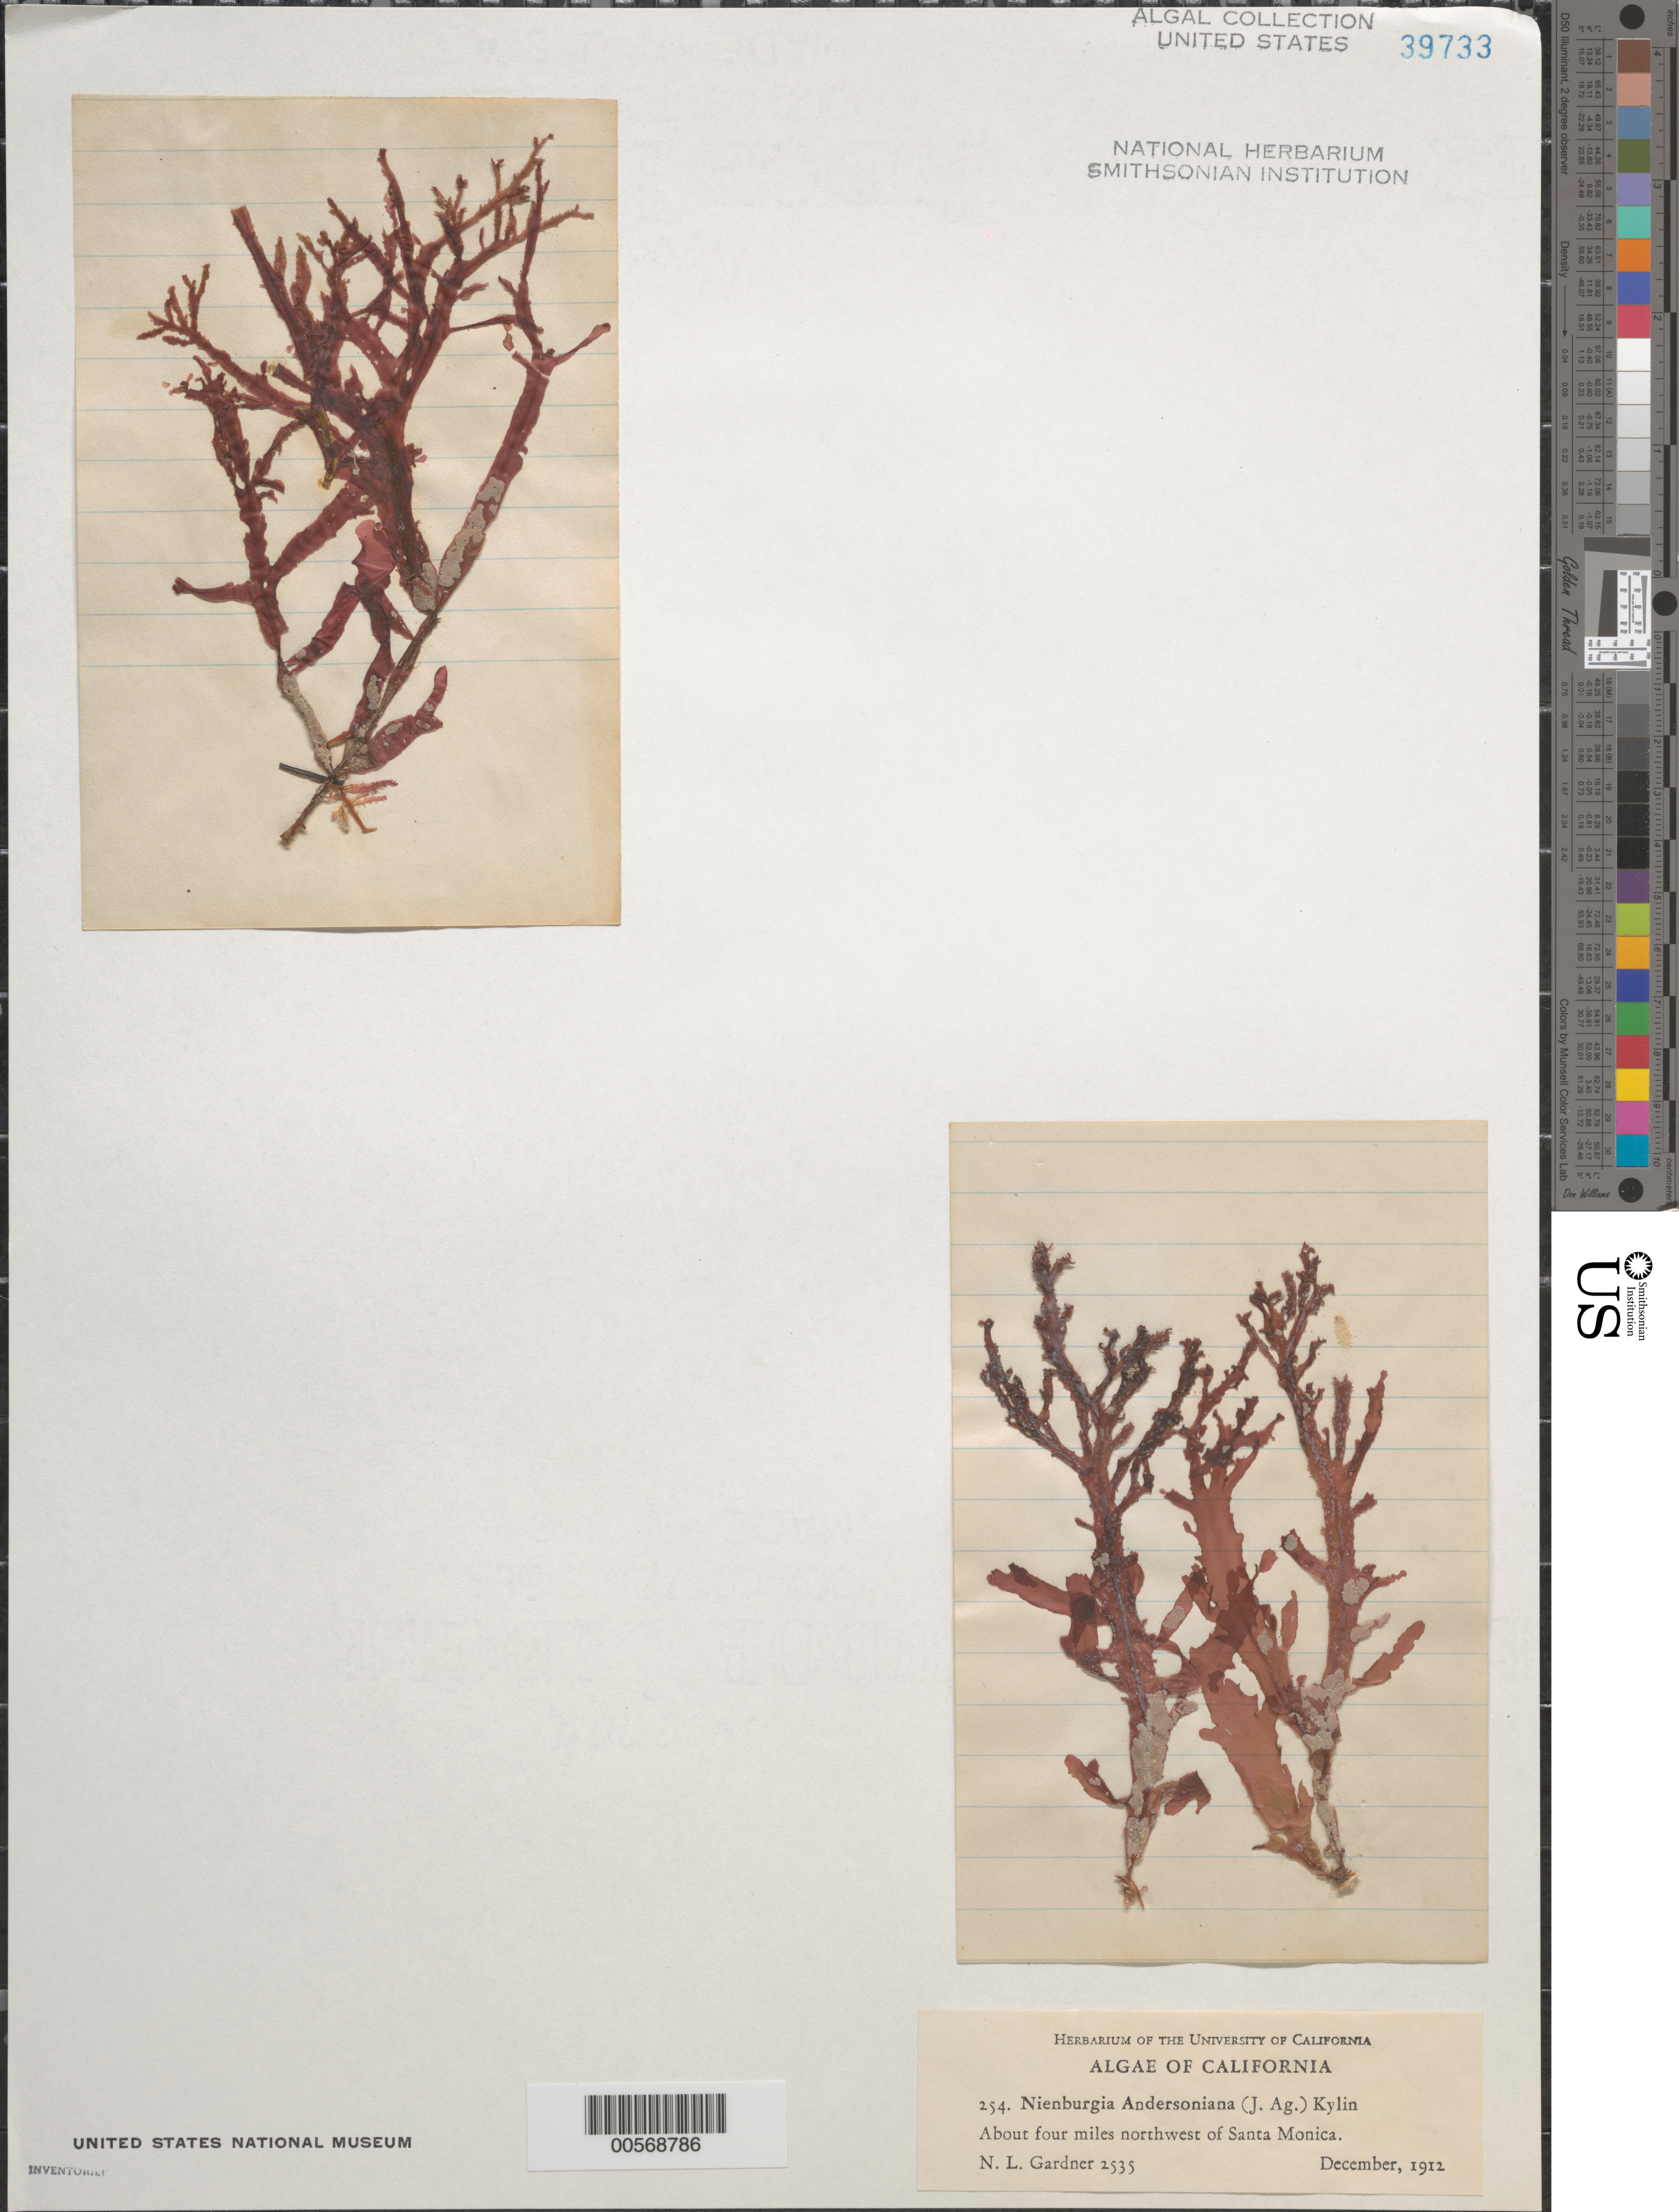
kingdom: Plantae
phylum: Rhodophyta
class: Florideophyceae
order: Ceramiales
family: Delesseriaceae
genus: Nienburgia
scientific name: Nienburgia andersoniana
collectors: N. Gardner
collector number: NLG 2535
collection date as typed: Dec 1912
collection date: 1912-12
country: United States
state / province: California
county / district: Los Angeles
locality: Ca. 4 miles northwest of Santa Monica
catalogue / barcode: US 39733